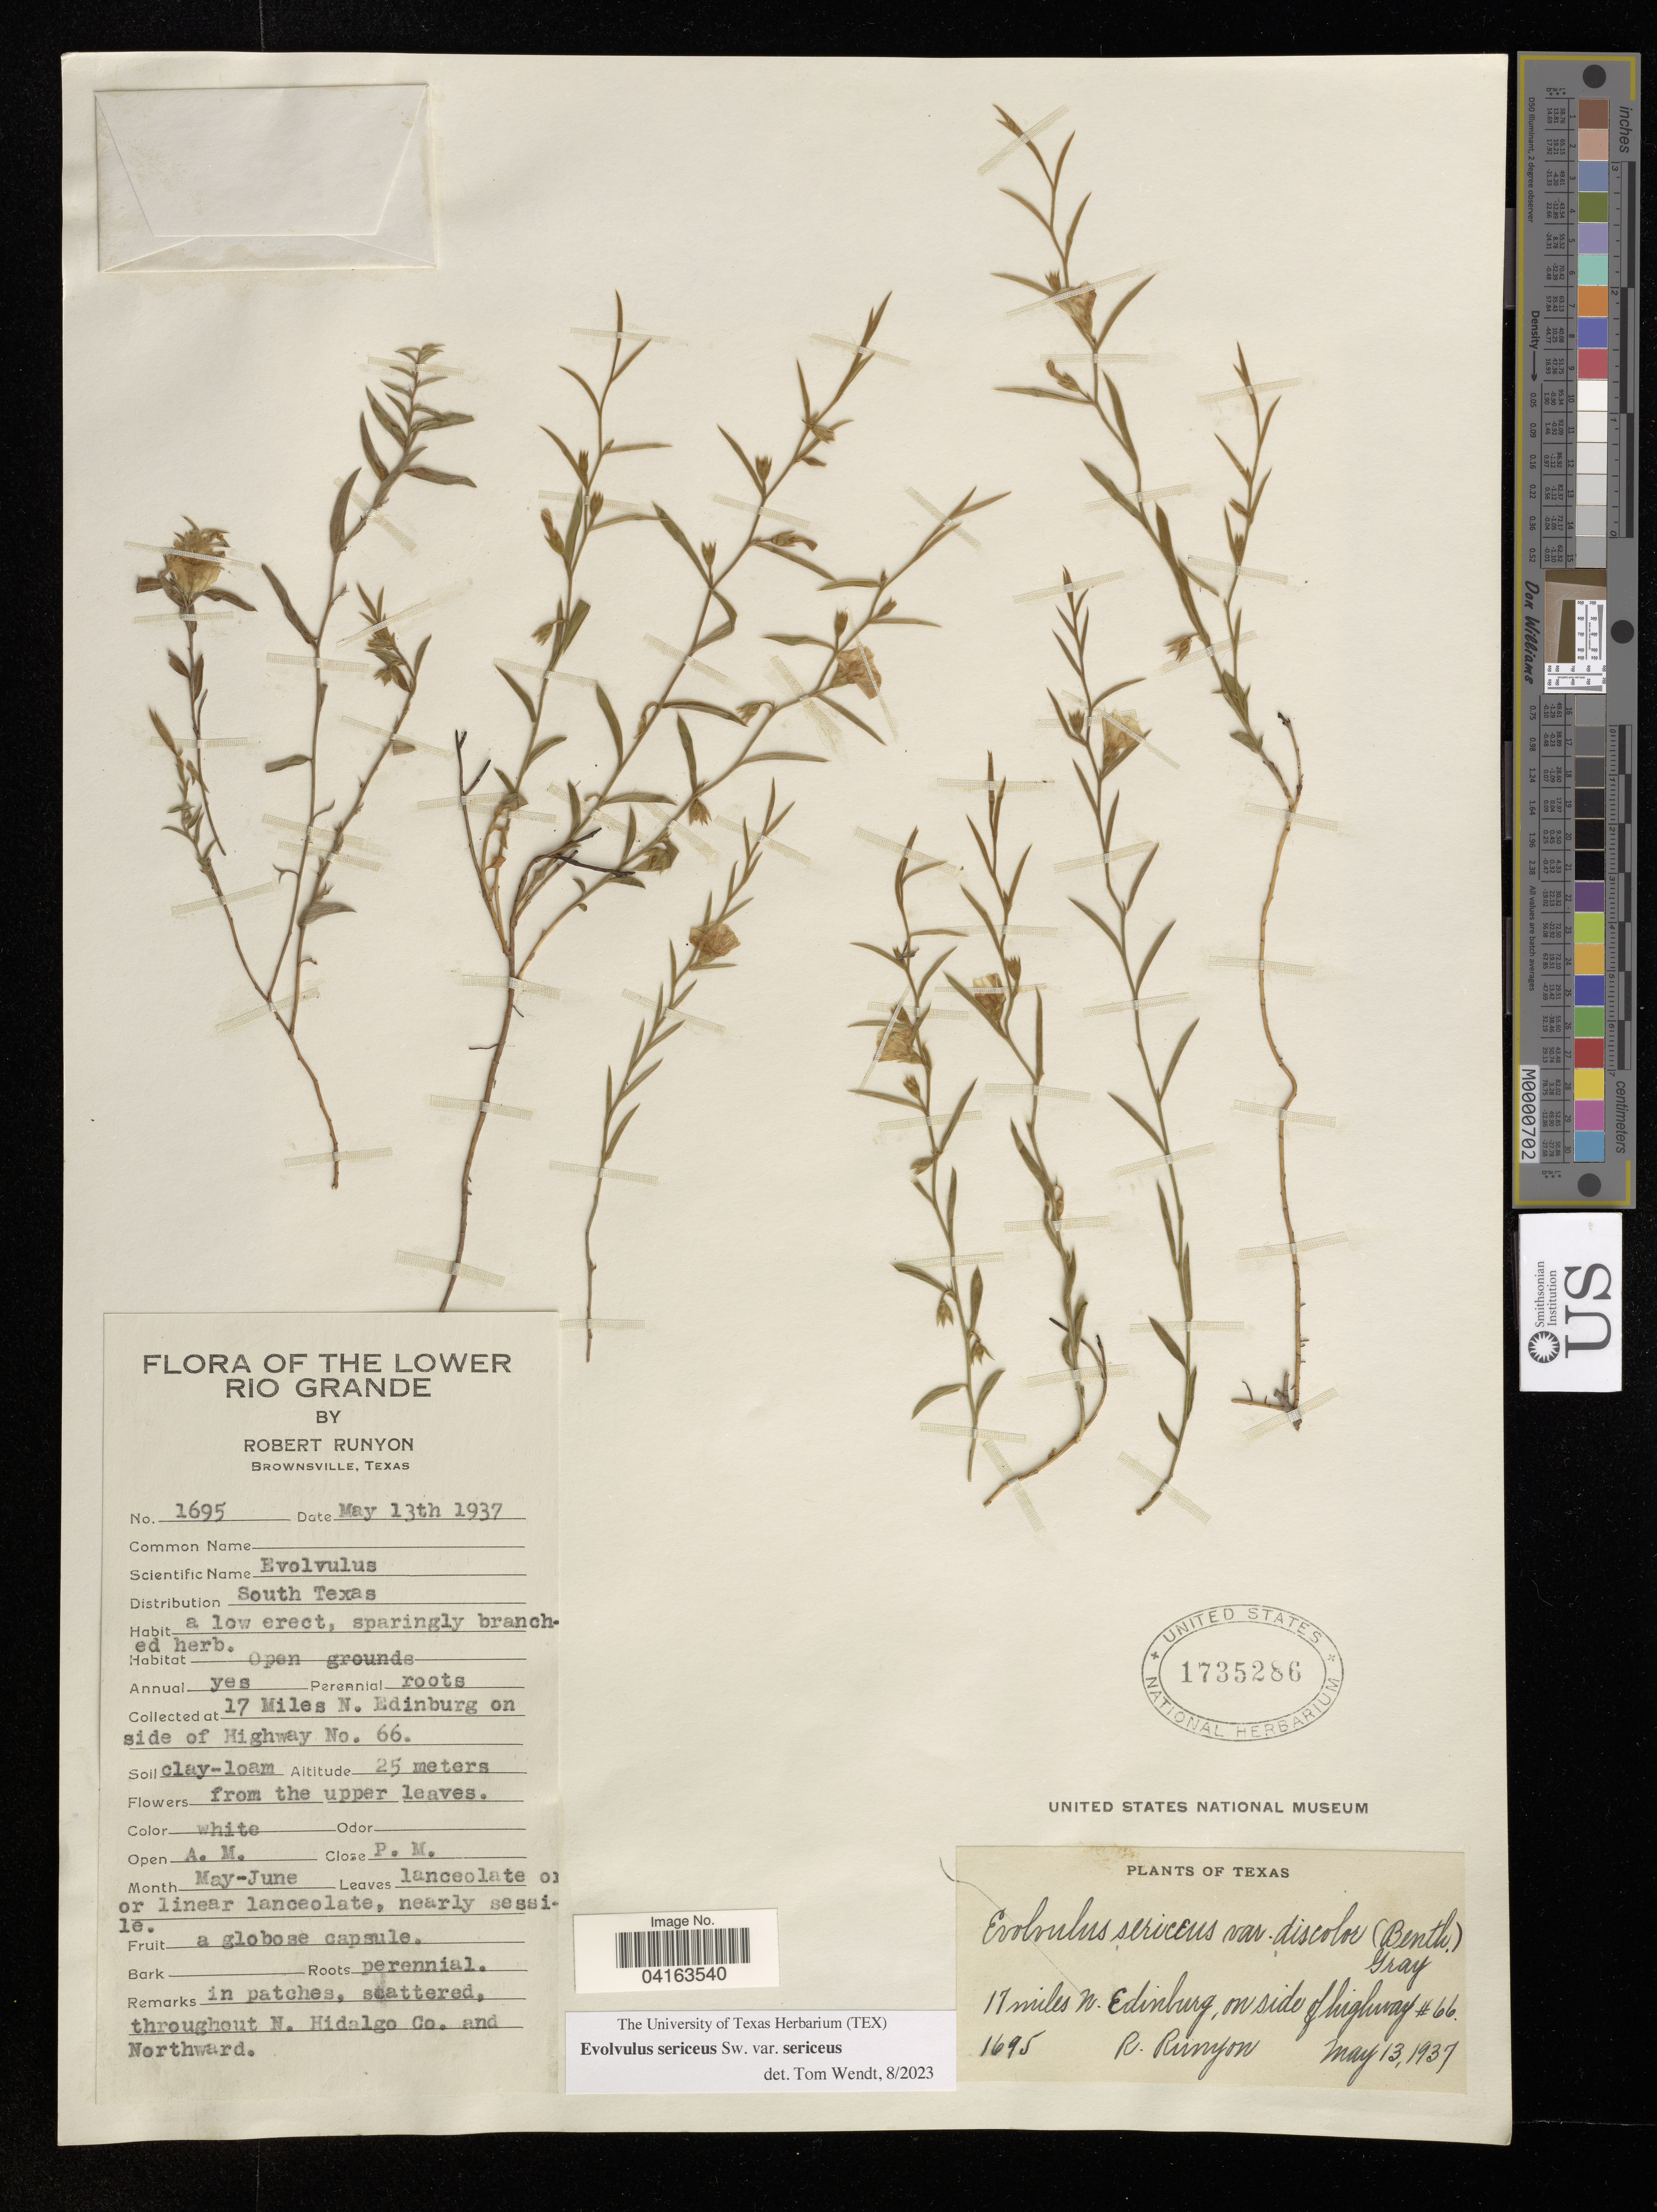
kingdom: Plantae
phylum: Tracheophyta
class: Magnoliopsida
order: Solanales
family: Convolvulaceae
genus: Evolvulus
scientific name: Evolvulus sericeus var. discolor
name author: (Benth.) A. Gray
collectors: R. Runyon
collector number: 1695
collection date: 1937-05-13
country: United States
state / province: Texas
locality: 17 Miles N. Edinburg on side of Highway No. 66.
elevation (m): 25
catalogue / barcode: US 1735286